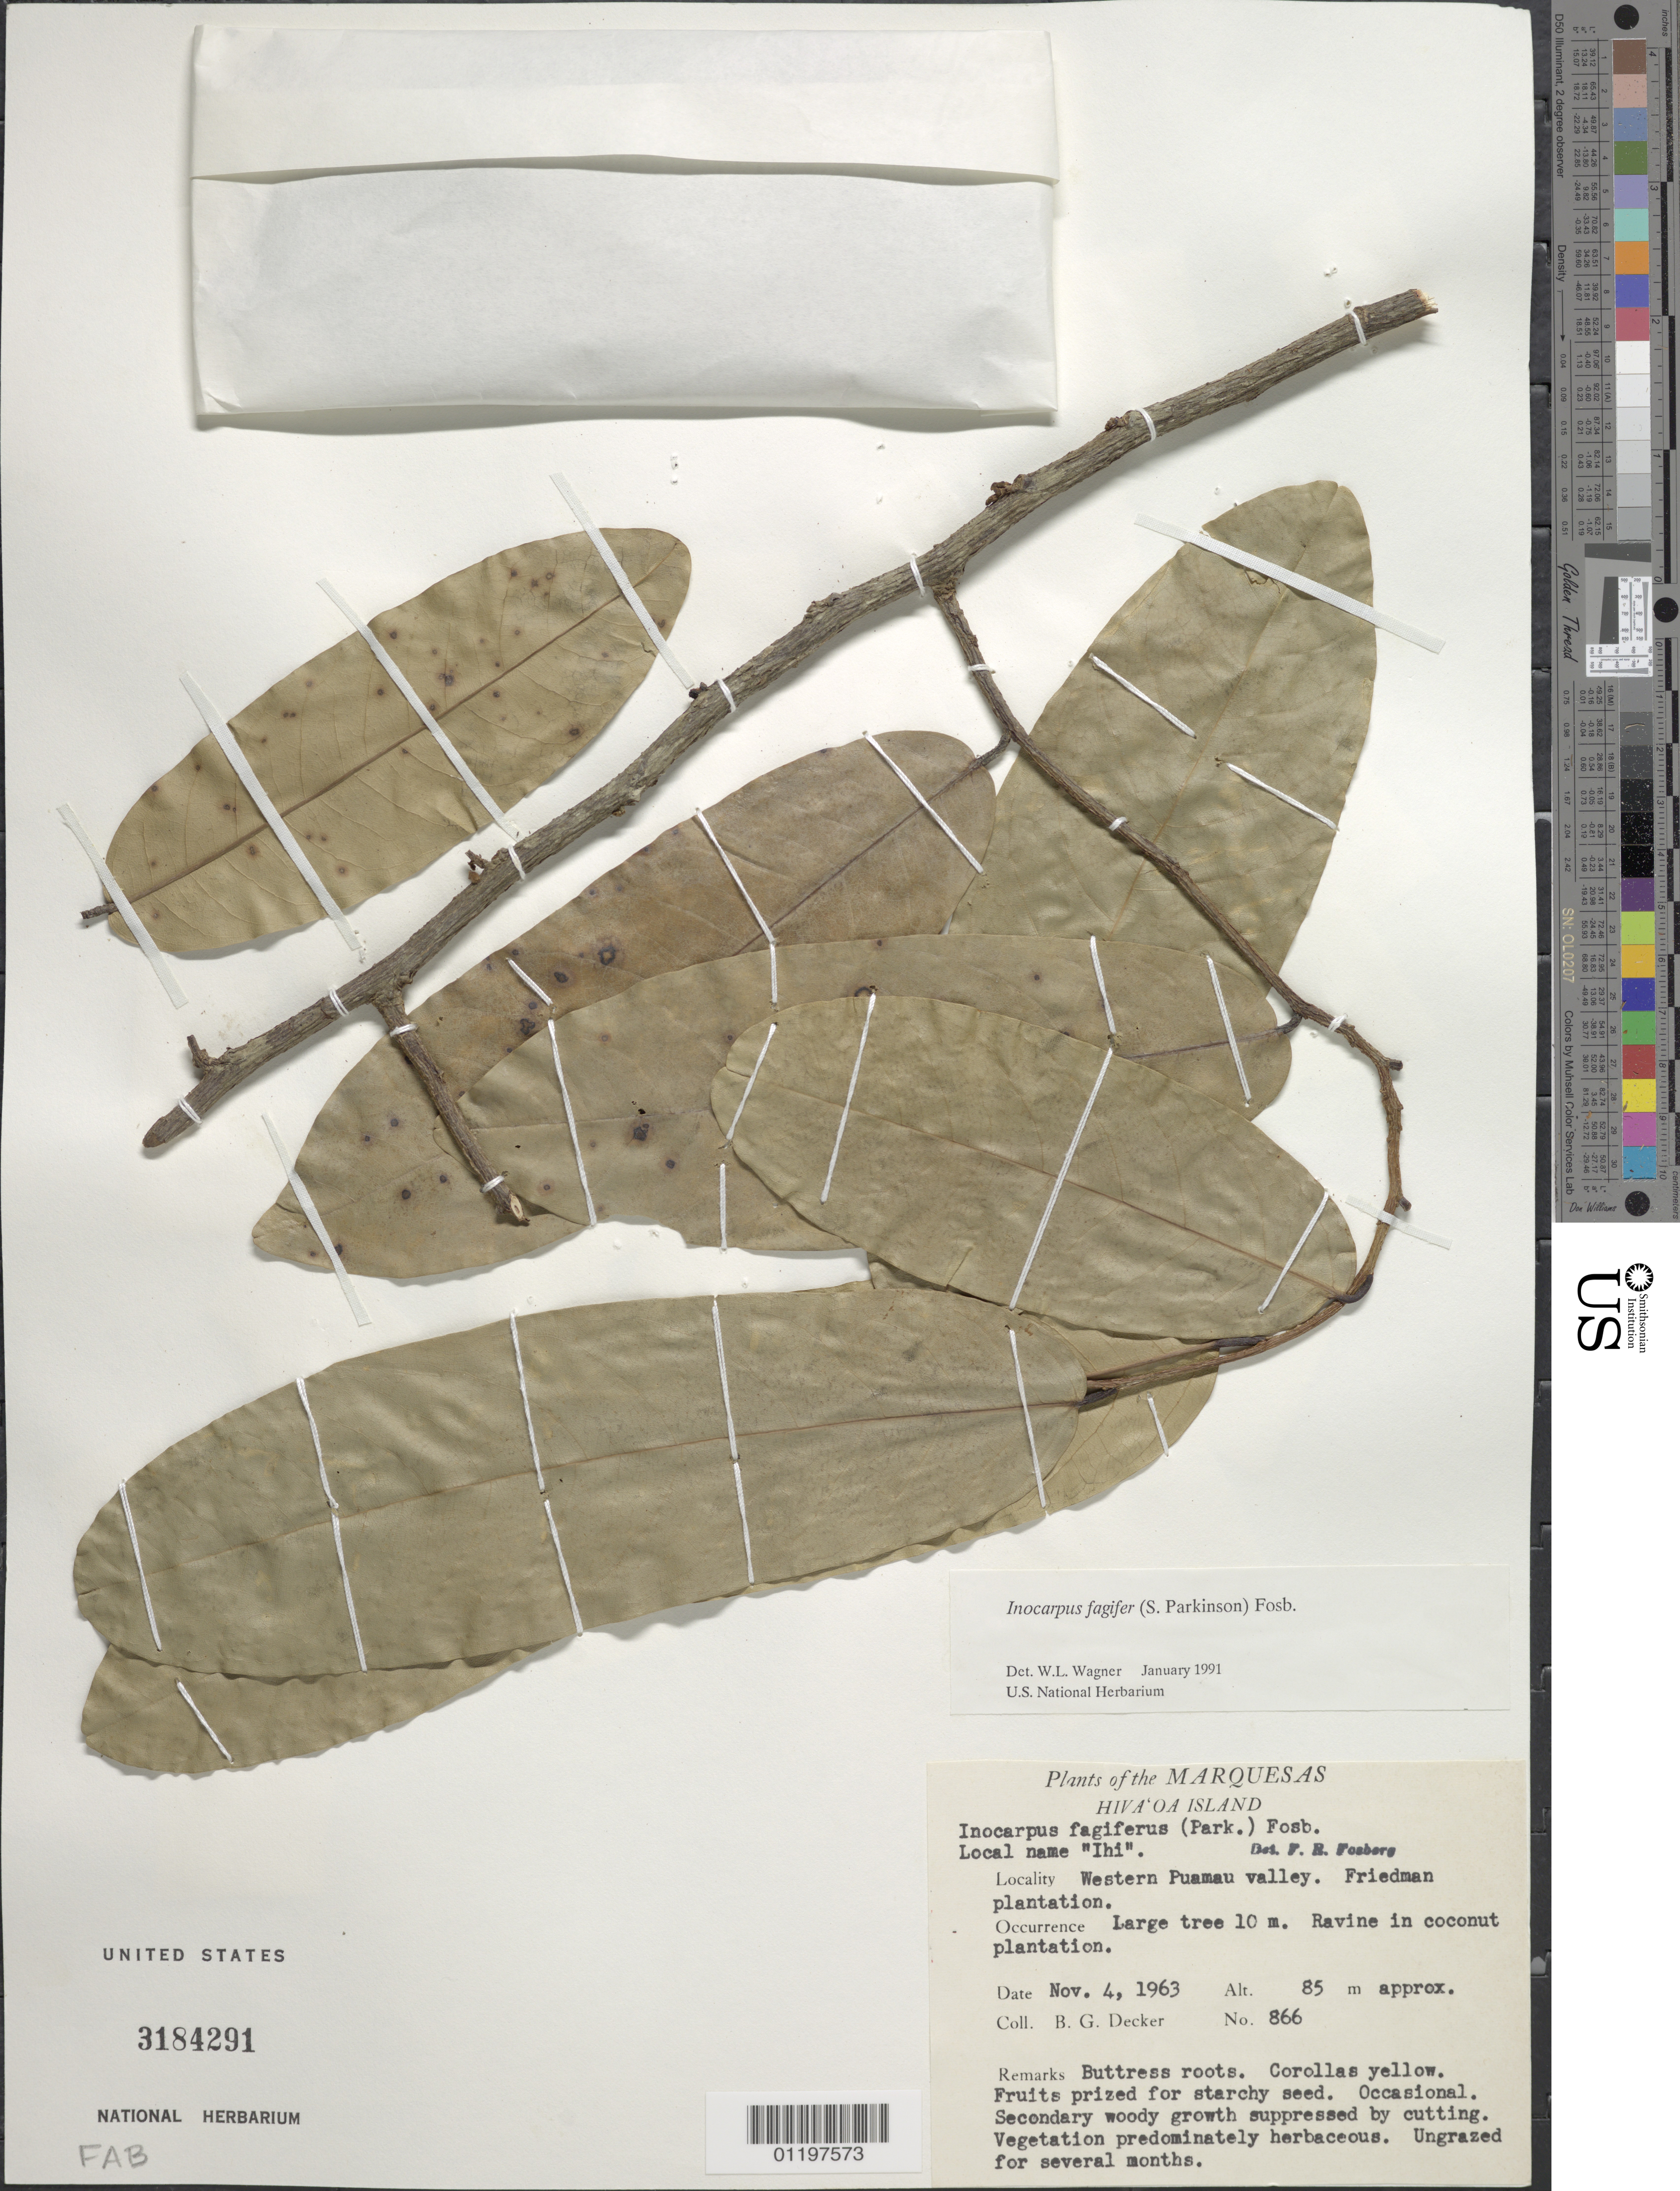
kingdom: Plantae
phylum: Tracheophyta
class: Magnoliopsida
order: Fabales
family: Fabaceae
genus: Inocarpus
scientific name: Inocarpus fagifer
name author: (Parkinson) Fosberg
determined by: Wagner, W. L., (BOT), Smithsonian Institution - National Museum of Natural History (UNITED STATES)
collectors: B. G. Decker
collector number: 866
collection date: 1963-11-04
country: French Polynesia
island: Hiva Oa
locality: W Puamau Valley, Friedman plantation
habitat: Ravine in coconut plantation. Ungrazed for several months, occasional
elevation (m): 85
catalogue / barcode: US 3184291